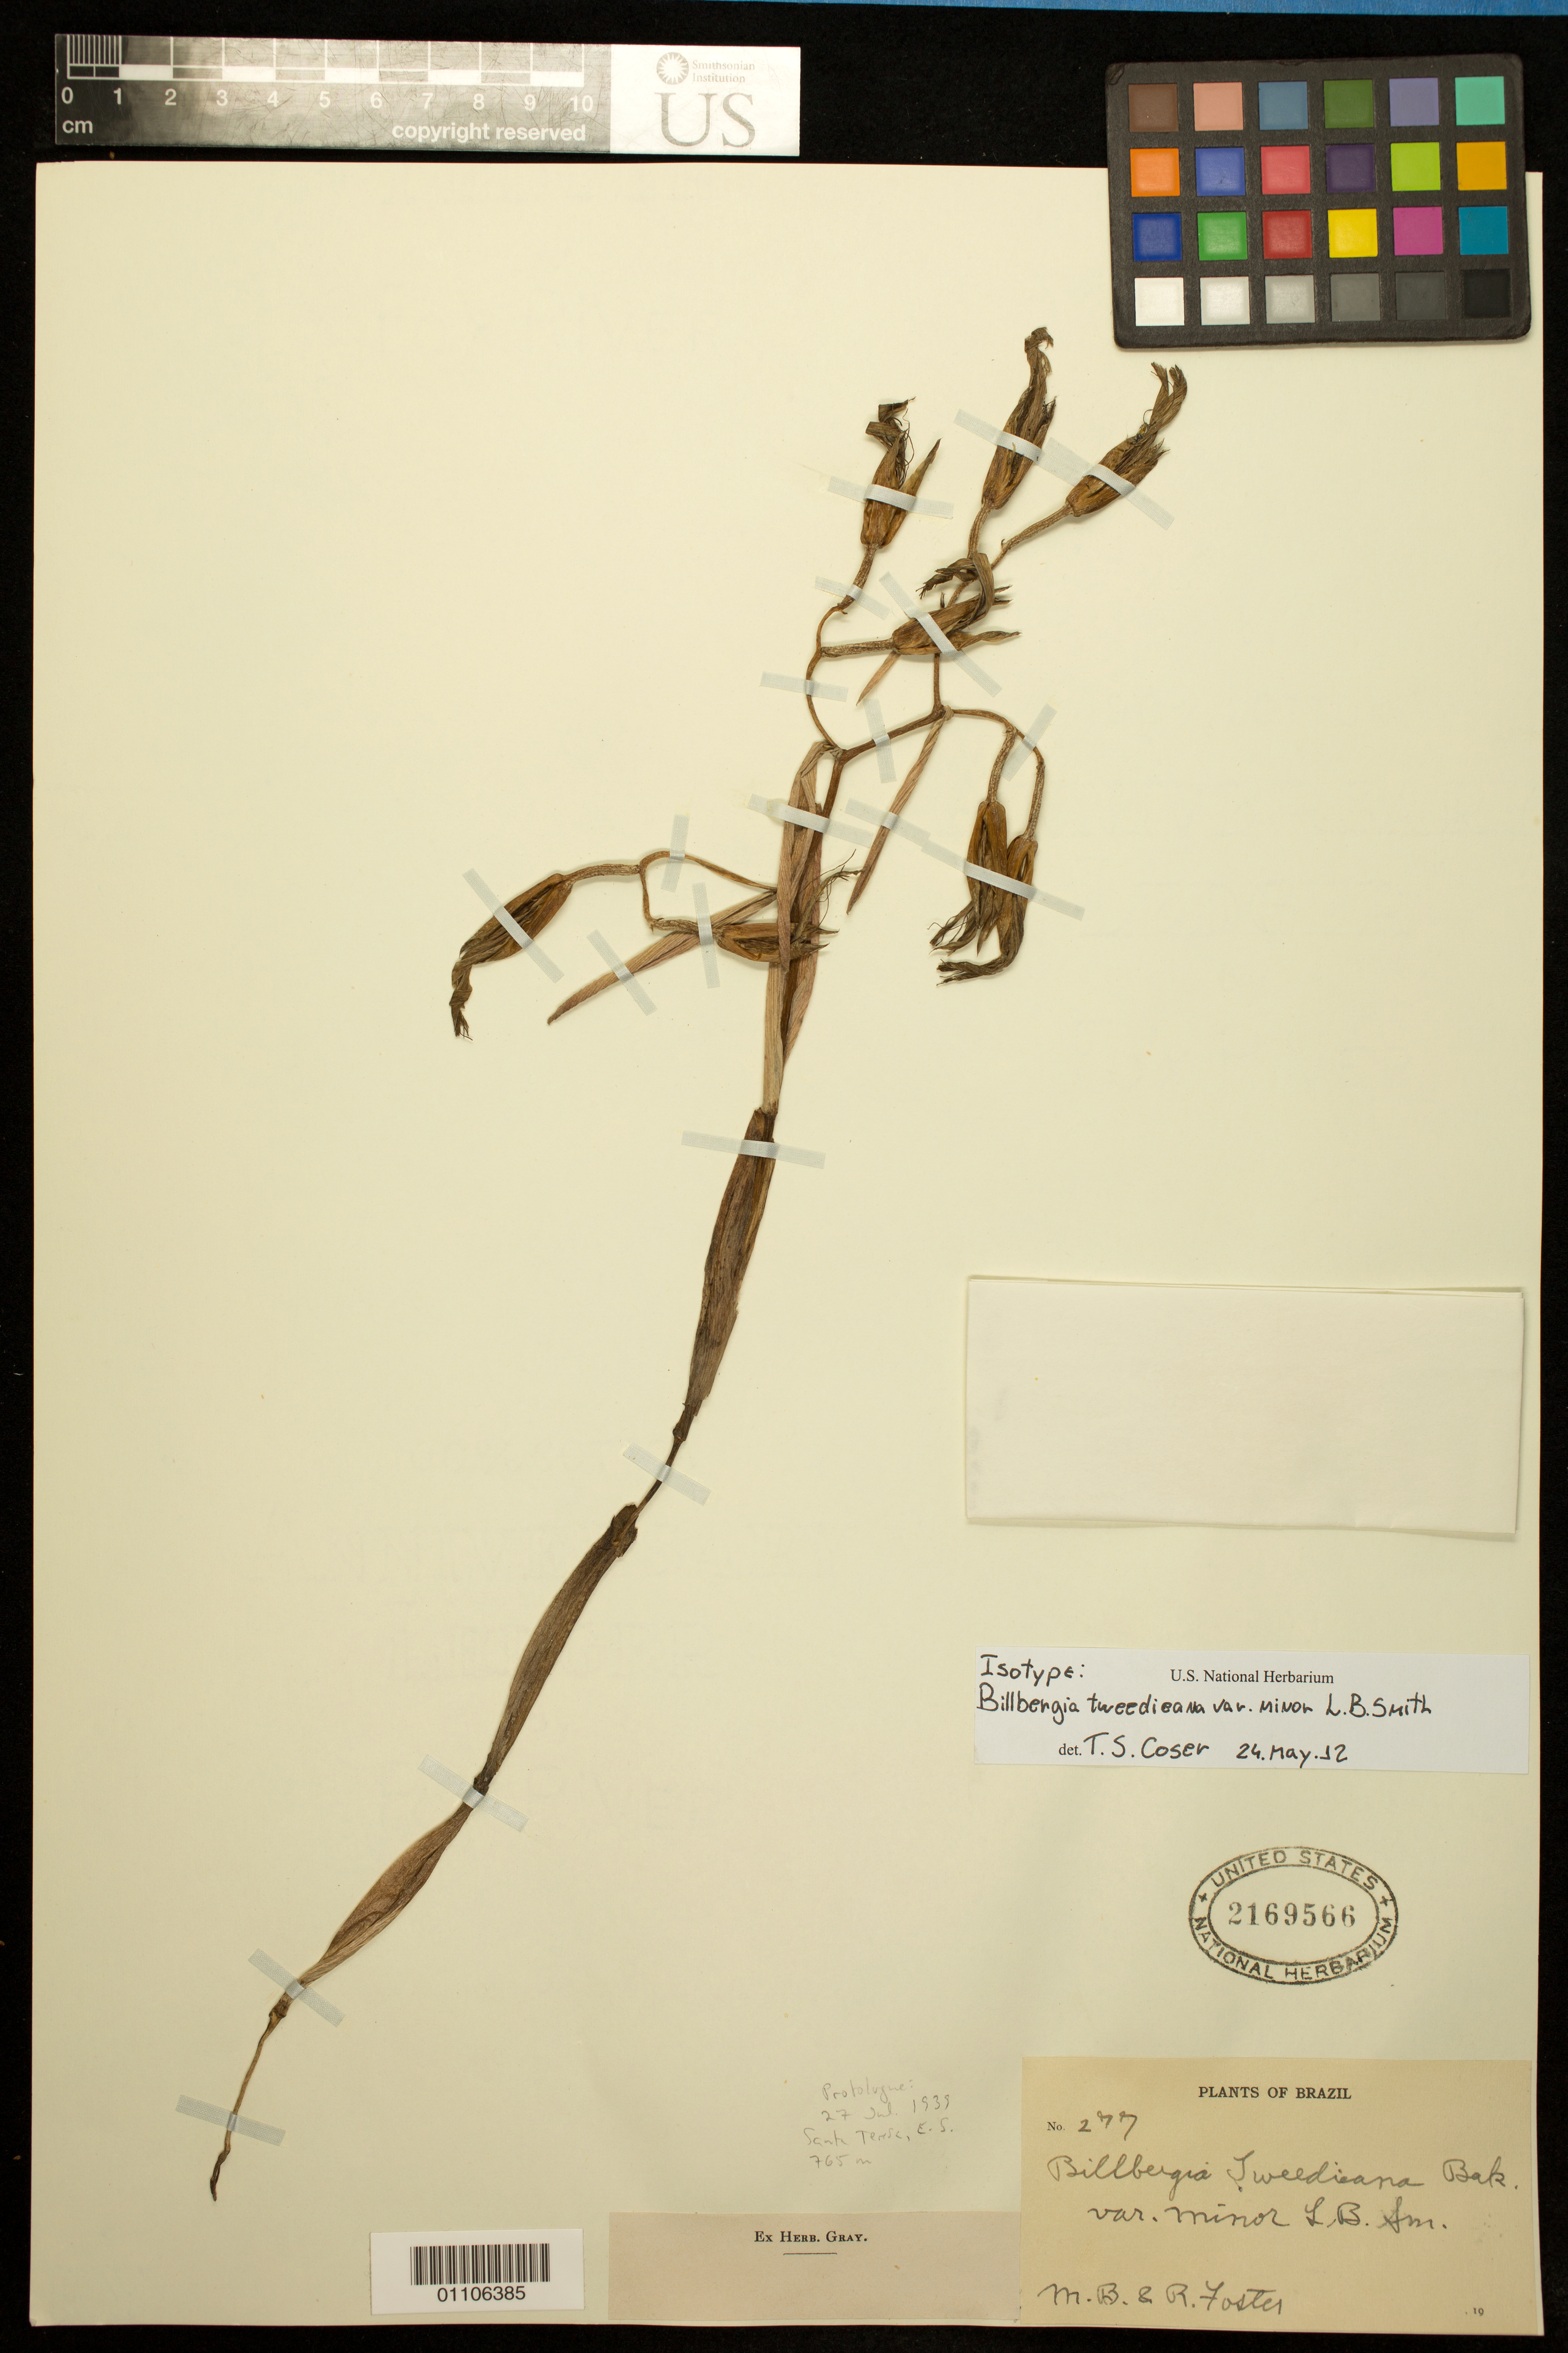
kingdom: Plantae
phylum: Tracheophyta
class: Liliopsida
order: Poales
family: Bromeliaceae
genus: Billbergia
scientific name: Billbergia tweediana var. minor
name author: L.B. Sm.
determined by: Coser, T. S.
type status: Isotype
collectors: M. B. Foster & R. Foster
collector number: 277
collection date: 1939-07-27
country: Brazil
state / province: Espírito Santo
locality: Santa Teresa.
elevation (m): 765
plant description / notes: Collection data not on label taken from protologue.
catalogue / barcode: US 2169566